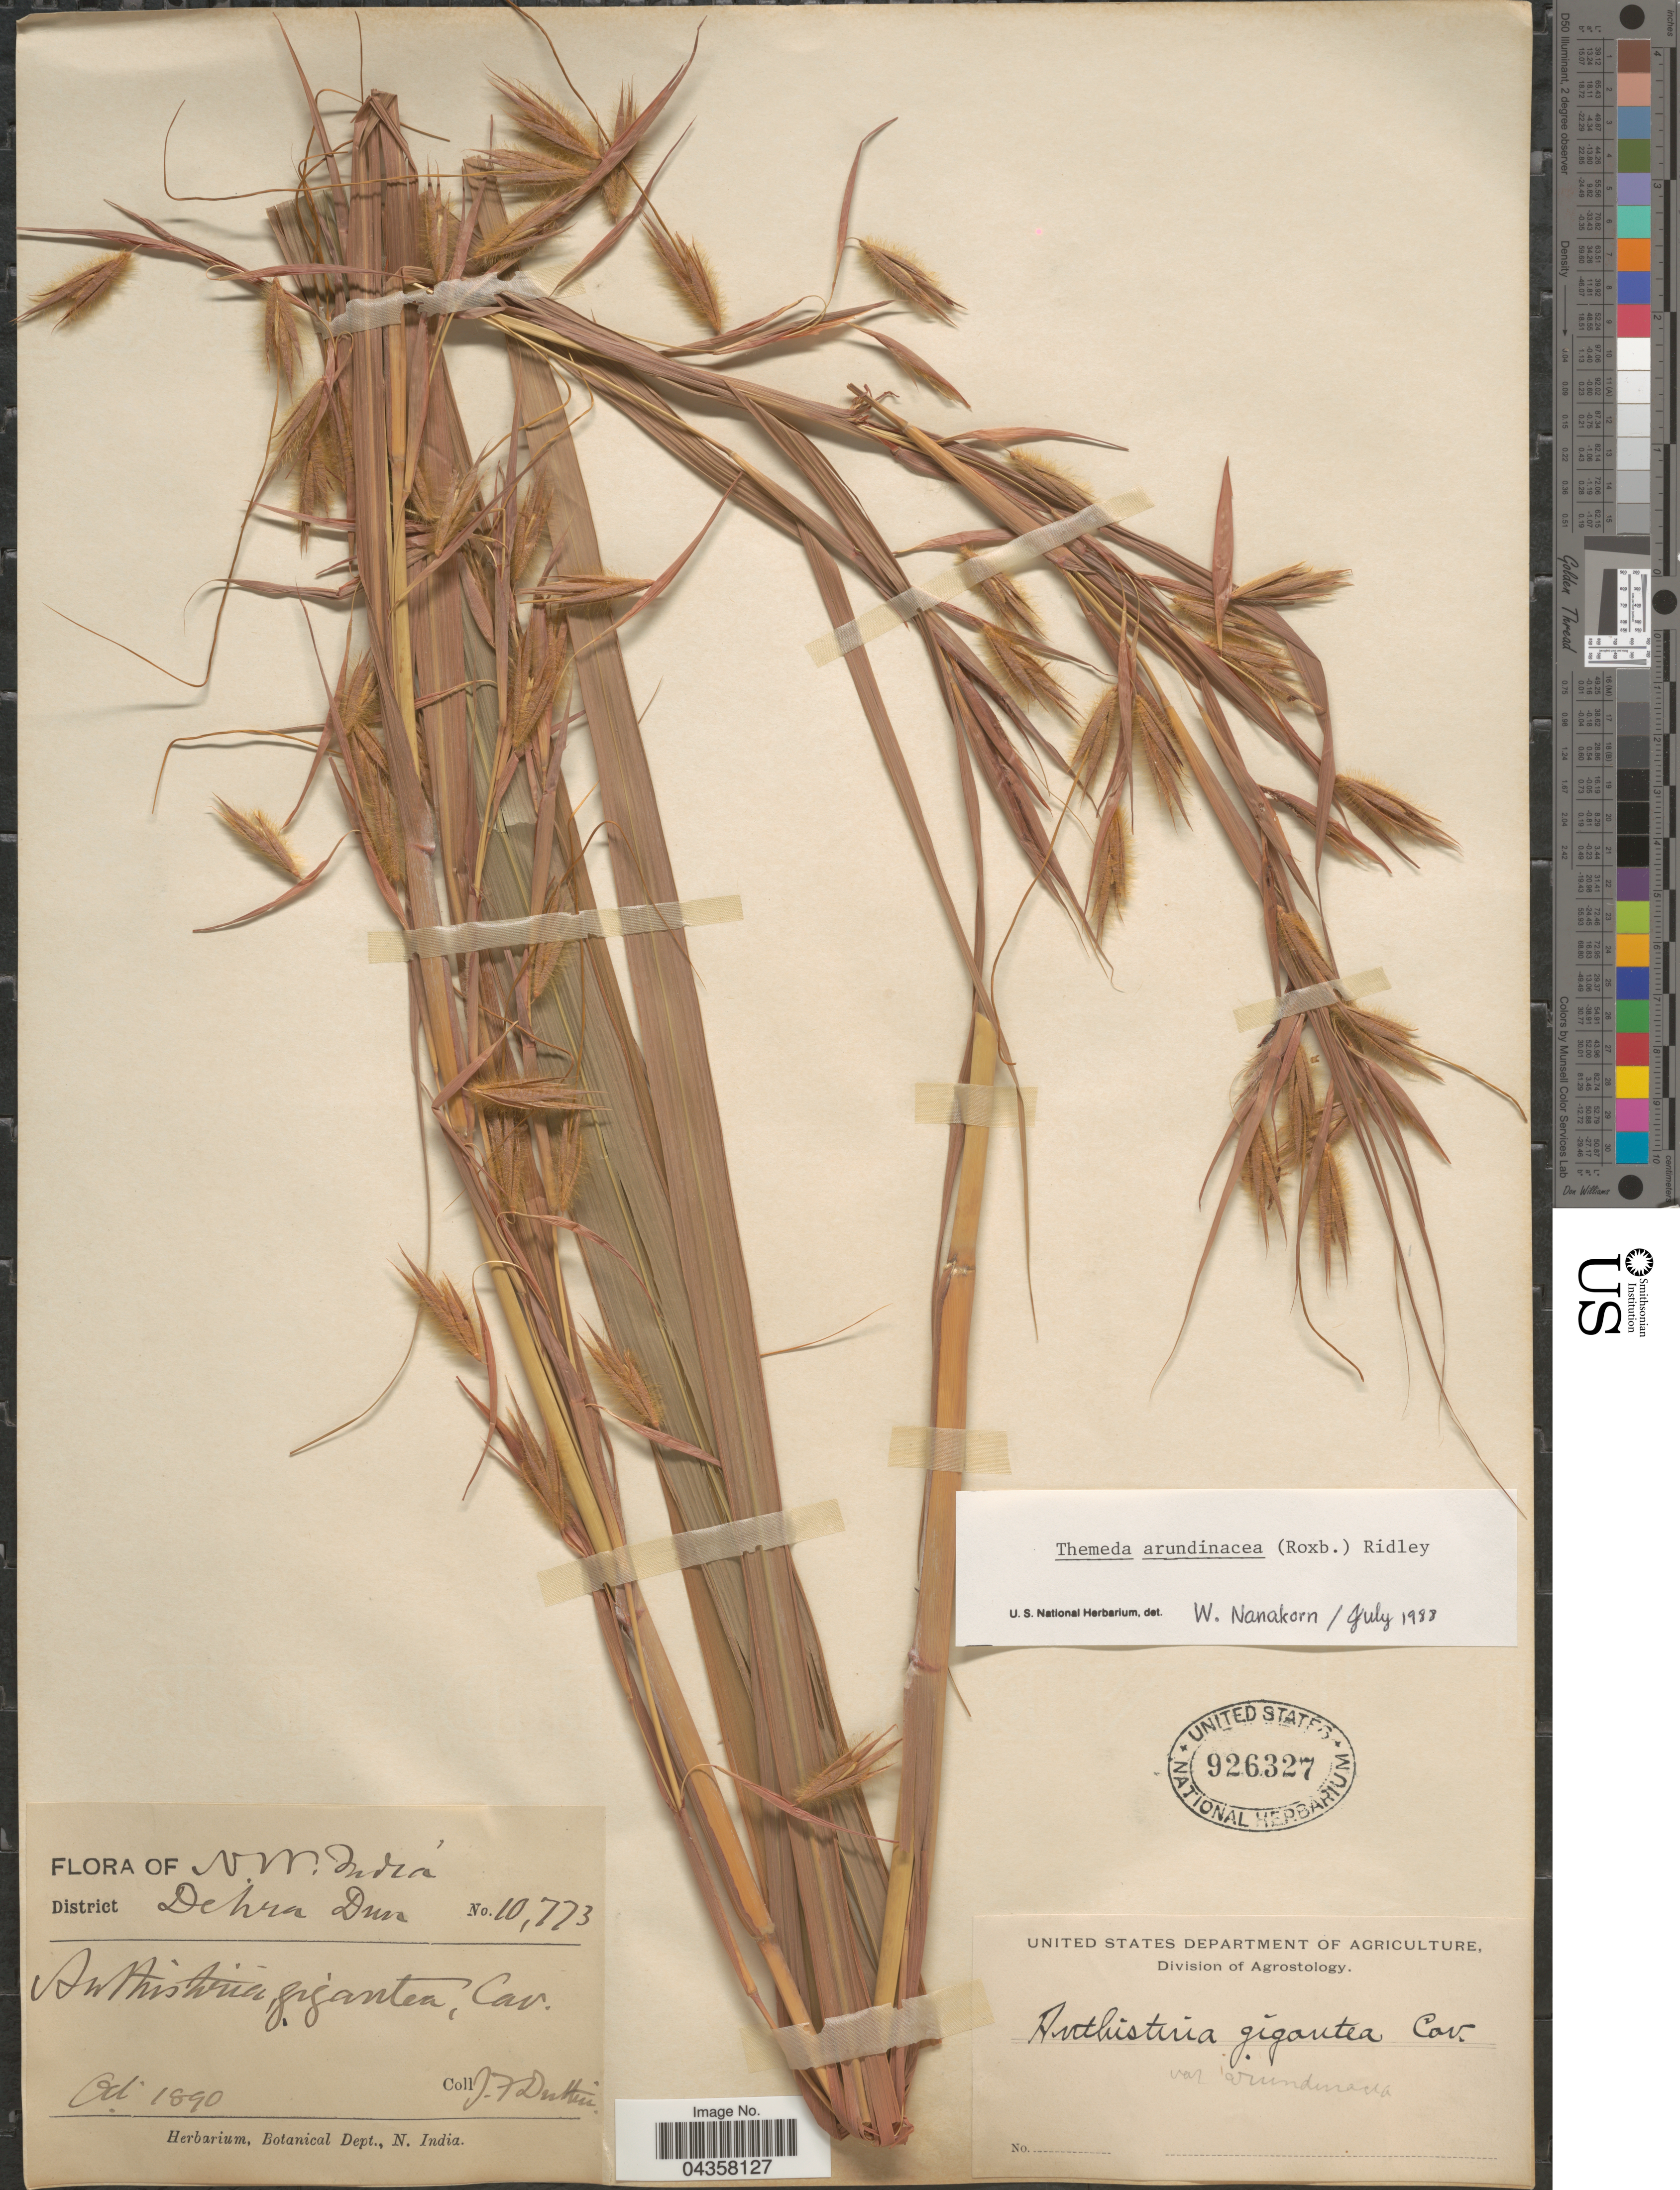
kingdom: Plantae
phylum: Tracheophyta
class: Liliopsida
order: Poales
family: Poaceae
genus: Themeda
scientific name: Themeda arundinacea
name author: (Roxb.) Ridl.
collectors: J. F. Duthie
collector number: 10773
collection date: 1890-10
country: India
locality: N.W. India. District Dehra Dun.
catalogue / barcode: US 926327